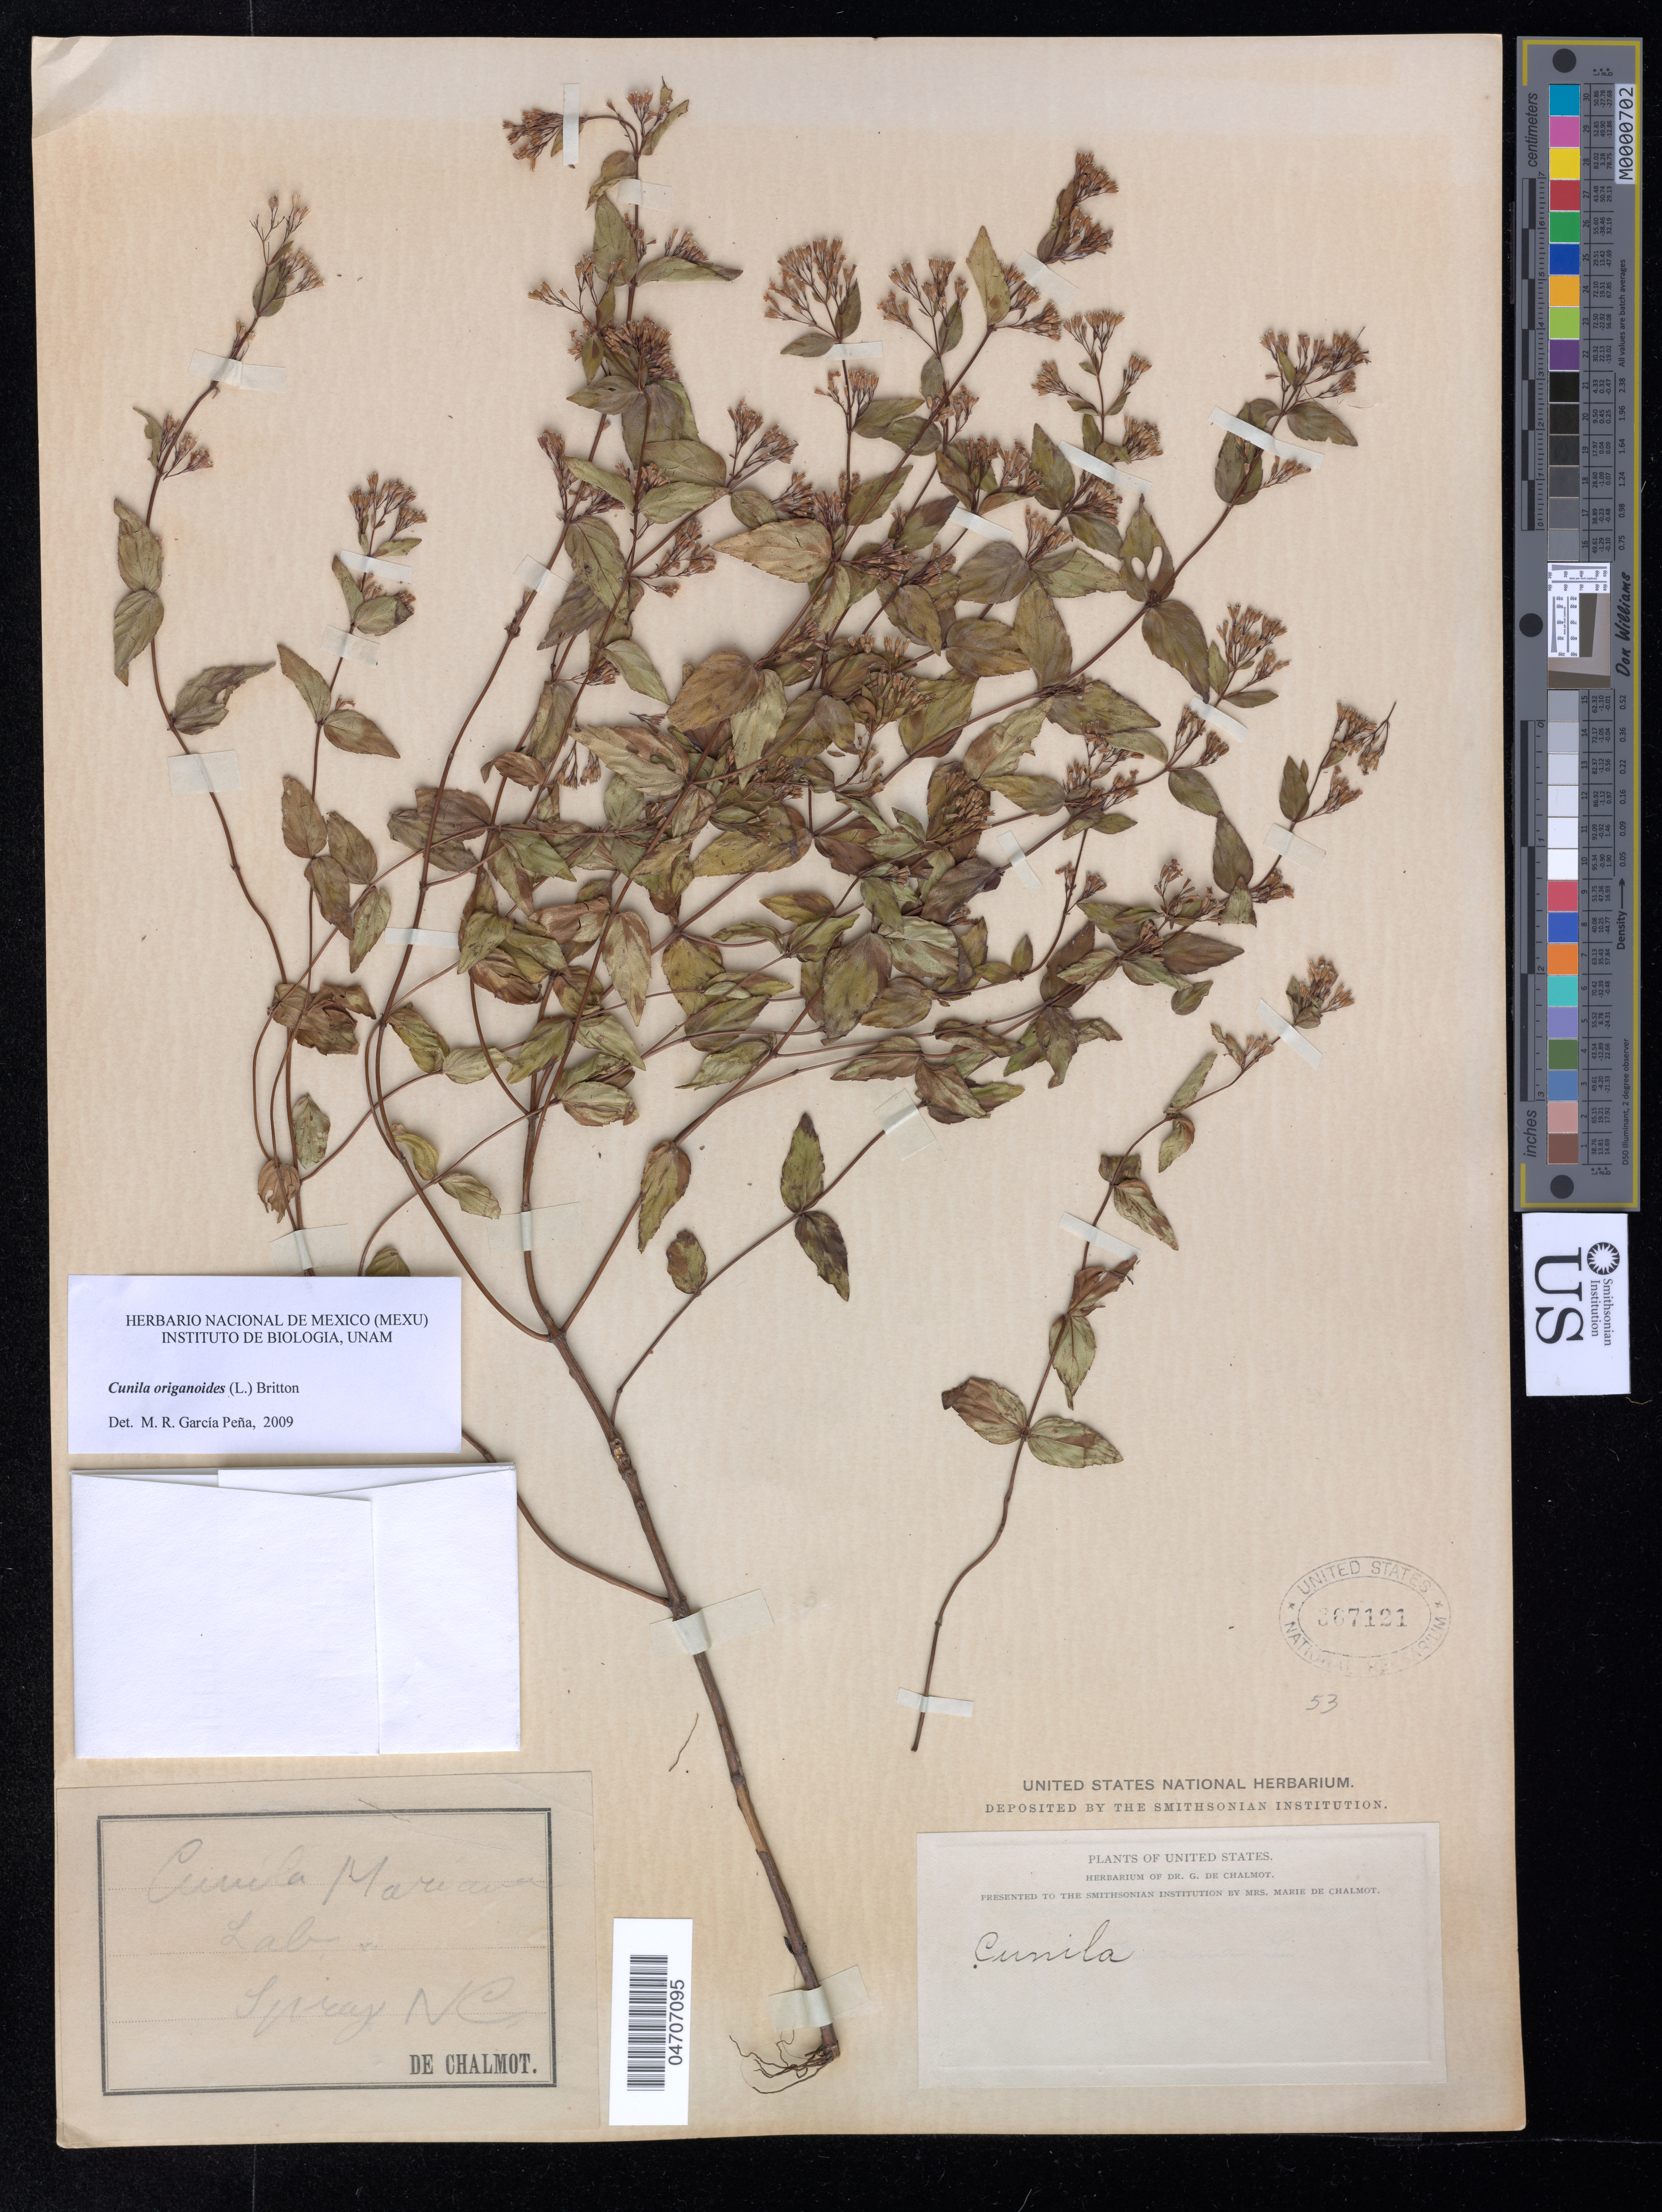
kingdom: Plantae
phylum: Tracheophyta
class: Magnoliopsida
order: Lamiales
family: Lamiaceae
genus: Cunila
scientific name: Cunila origanoides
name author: (L.) Britton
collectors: G. de Chalmot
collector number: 53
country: United States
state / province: North Carolina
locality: Spray.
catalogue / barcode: US 367121